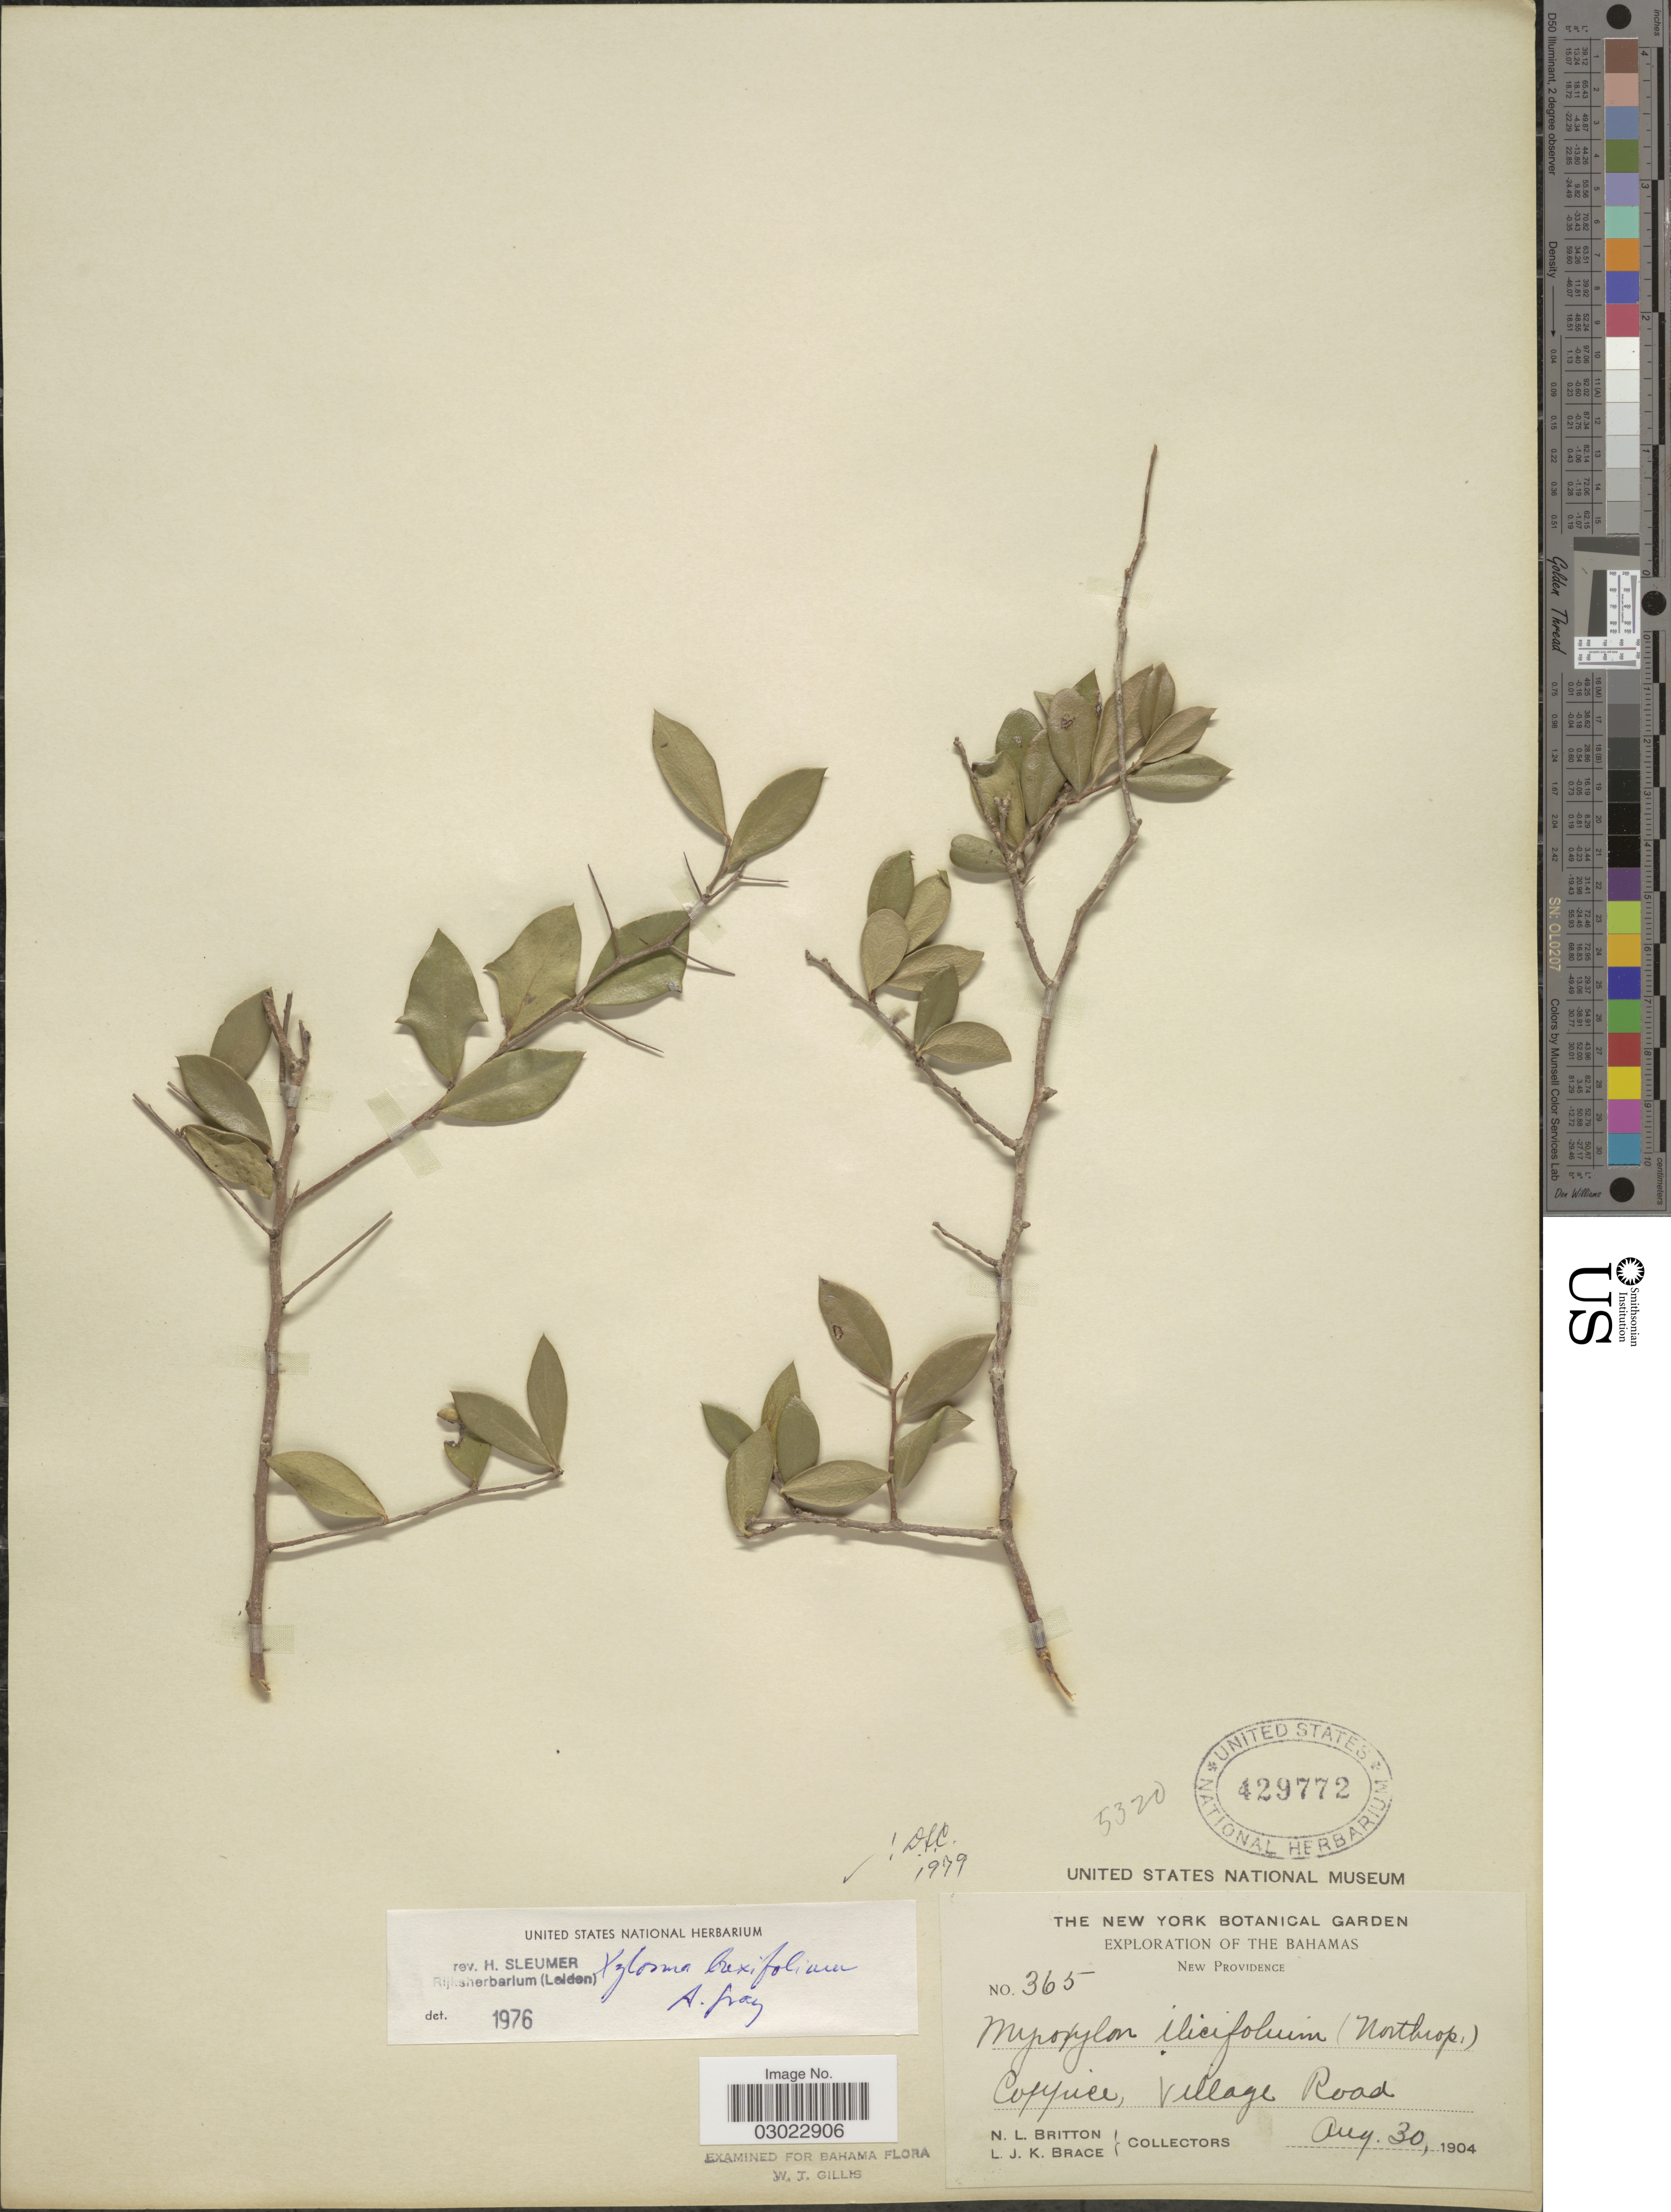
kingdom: Plantae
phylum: Tracheophyta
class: Magnoliopsida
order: Malpighiales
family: Salicaceae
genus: Xylosma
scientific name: Xylosma buxifolia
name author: A. Gray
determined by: Sleumer, H. O.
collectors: N. Britton & L. J. K. Brace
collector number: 365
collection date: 1904-08-30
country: Bahamas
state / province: New Providence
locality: Coppice, Village Road.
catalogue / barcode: US 429772